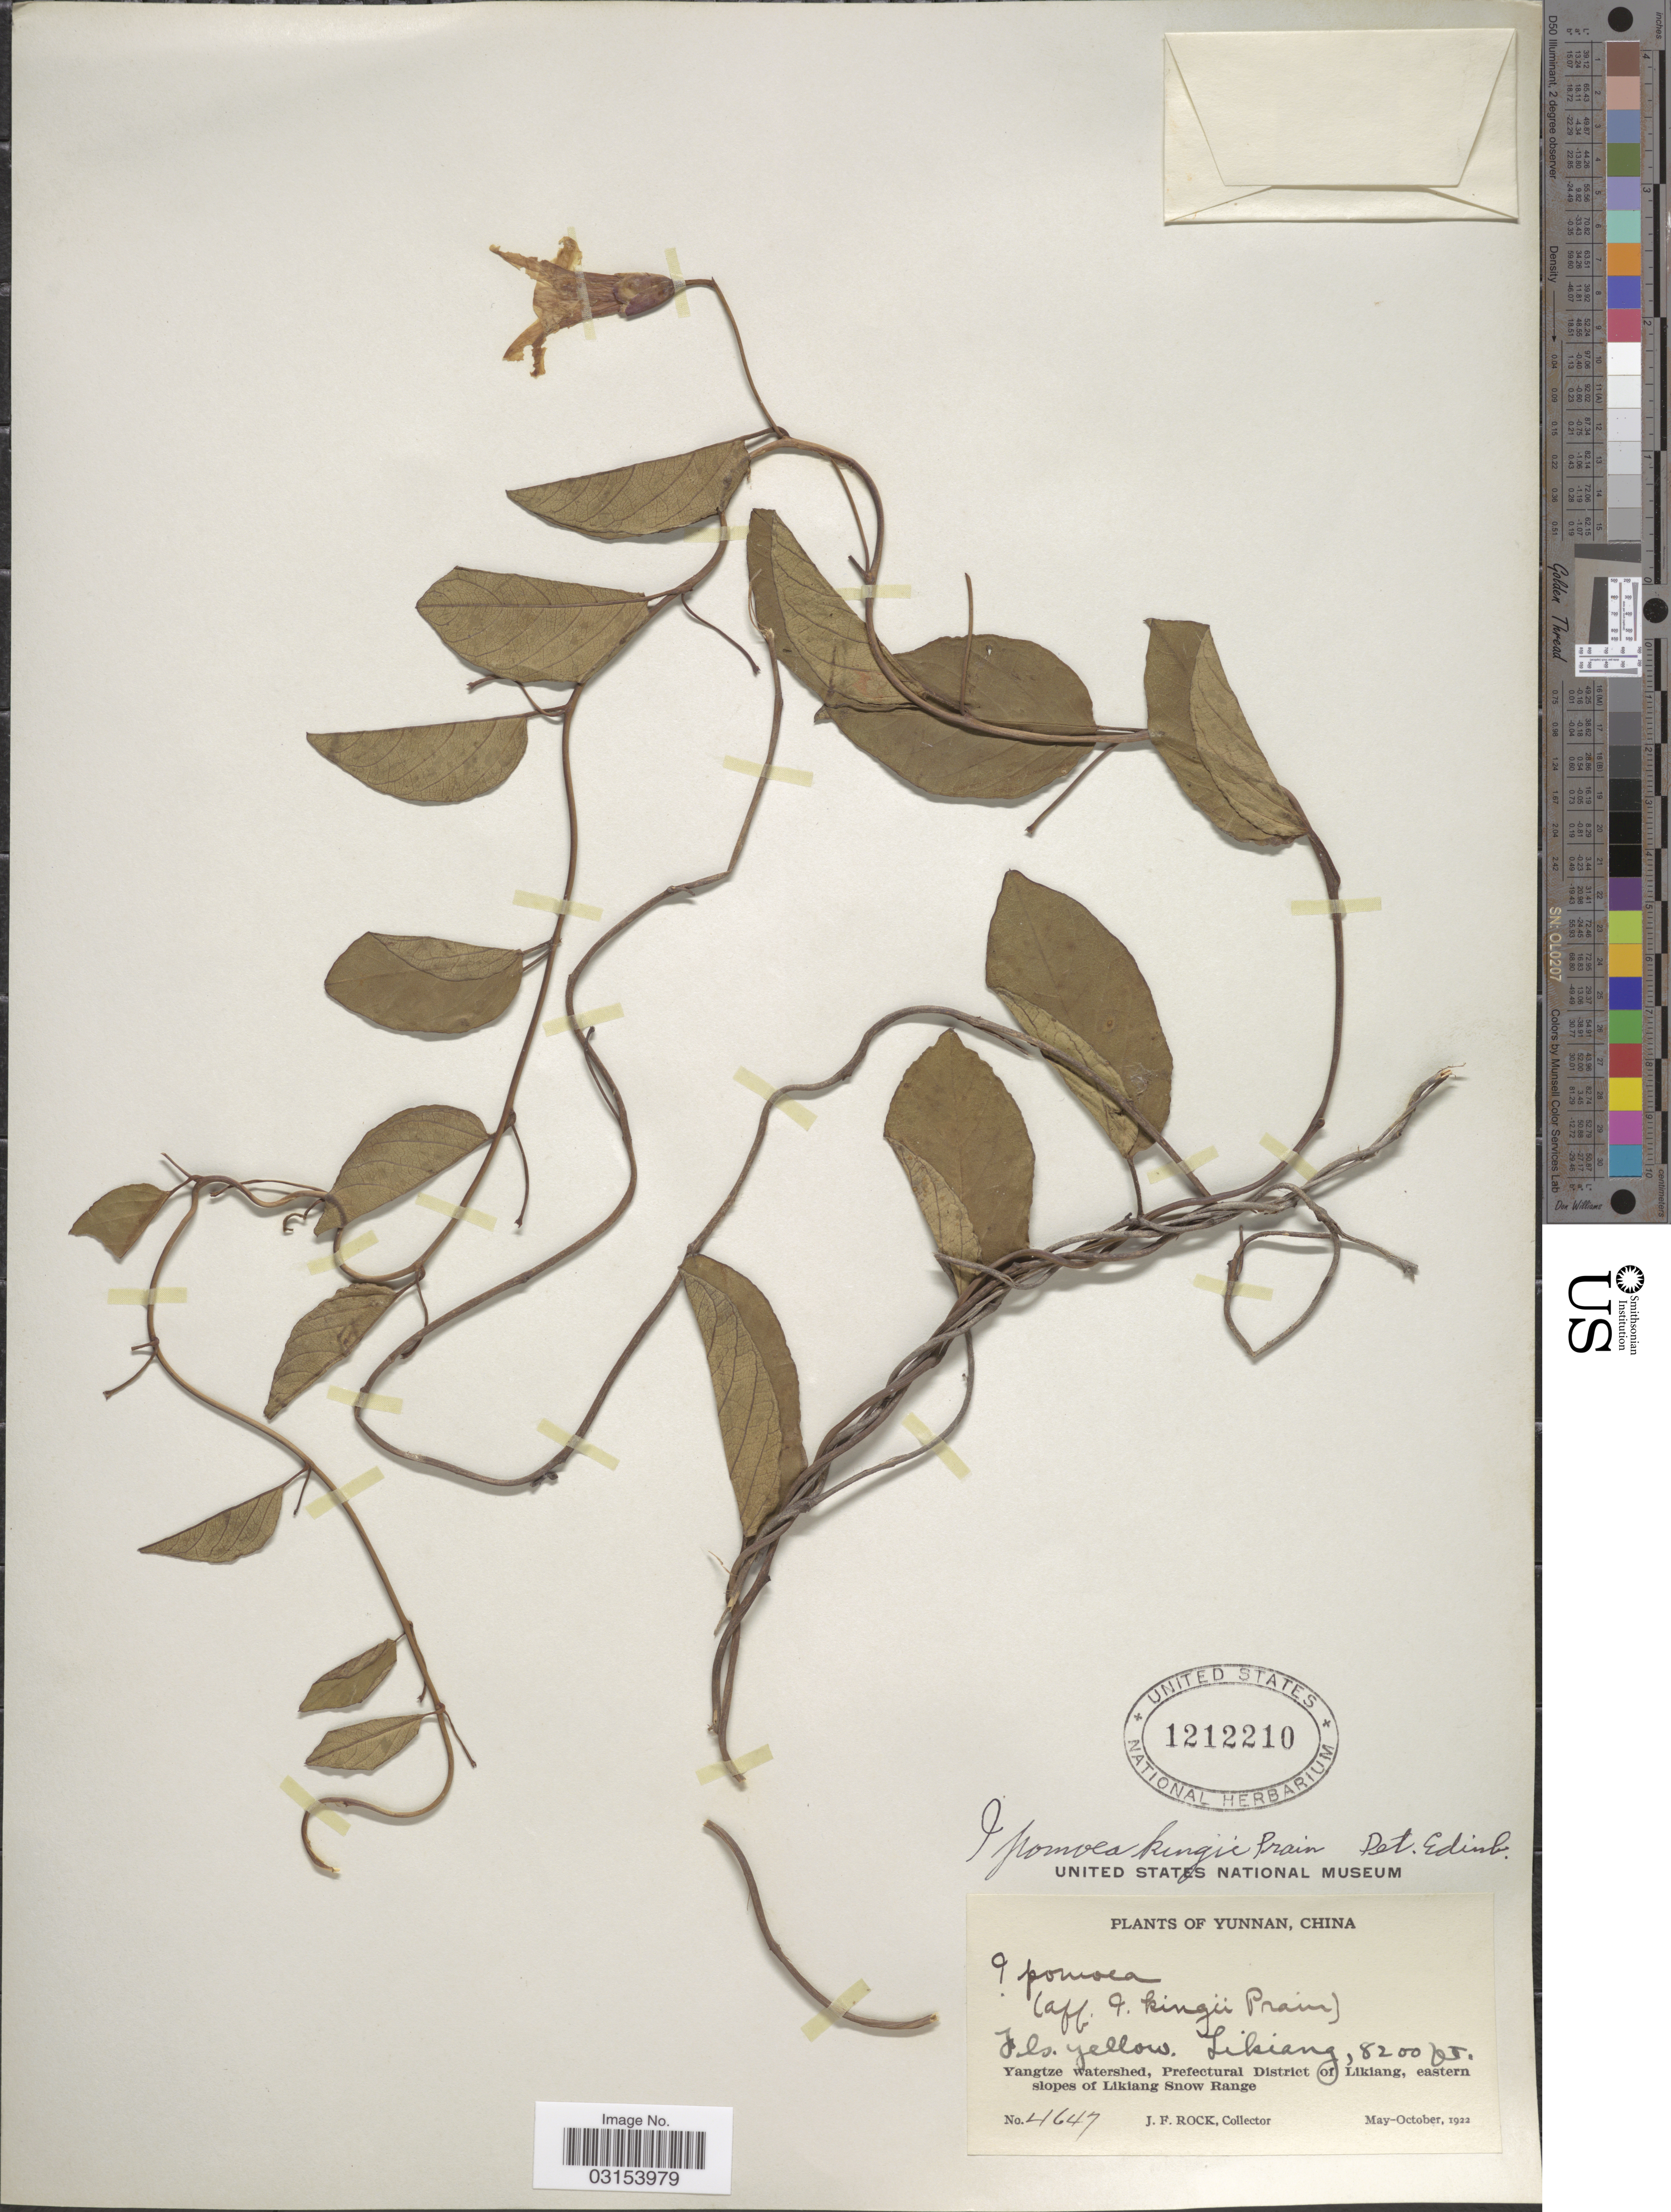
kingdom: Plantae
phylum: Tracheophyta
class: Magnoliopsida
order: Solanales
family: Convolvulaceae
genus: Ipomoea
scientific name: Ipomoea hungaiensis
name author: Lingelsh. & Borza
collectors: J. Rock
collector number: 4647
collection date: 1922-05/1922-10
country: China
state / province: Yunnan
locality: Likiang. Yangtze watershed, Prefectural District of Likiang, eastern slopes of Likiang Snow Range.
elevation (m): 2499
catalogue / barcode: US 1212210